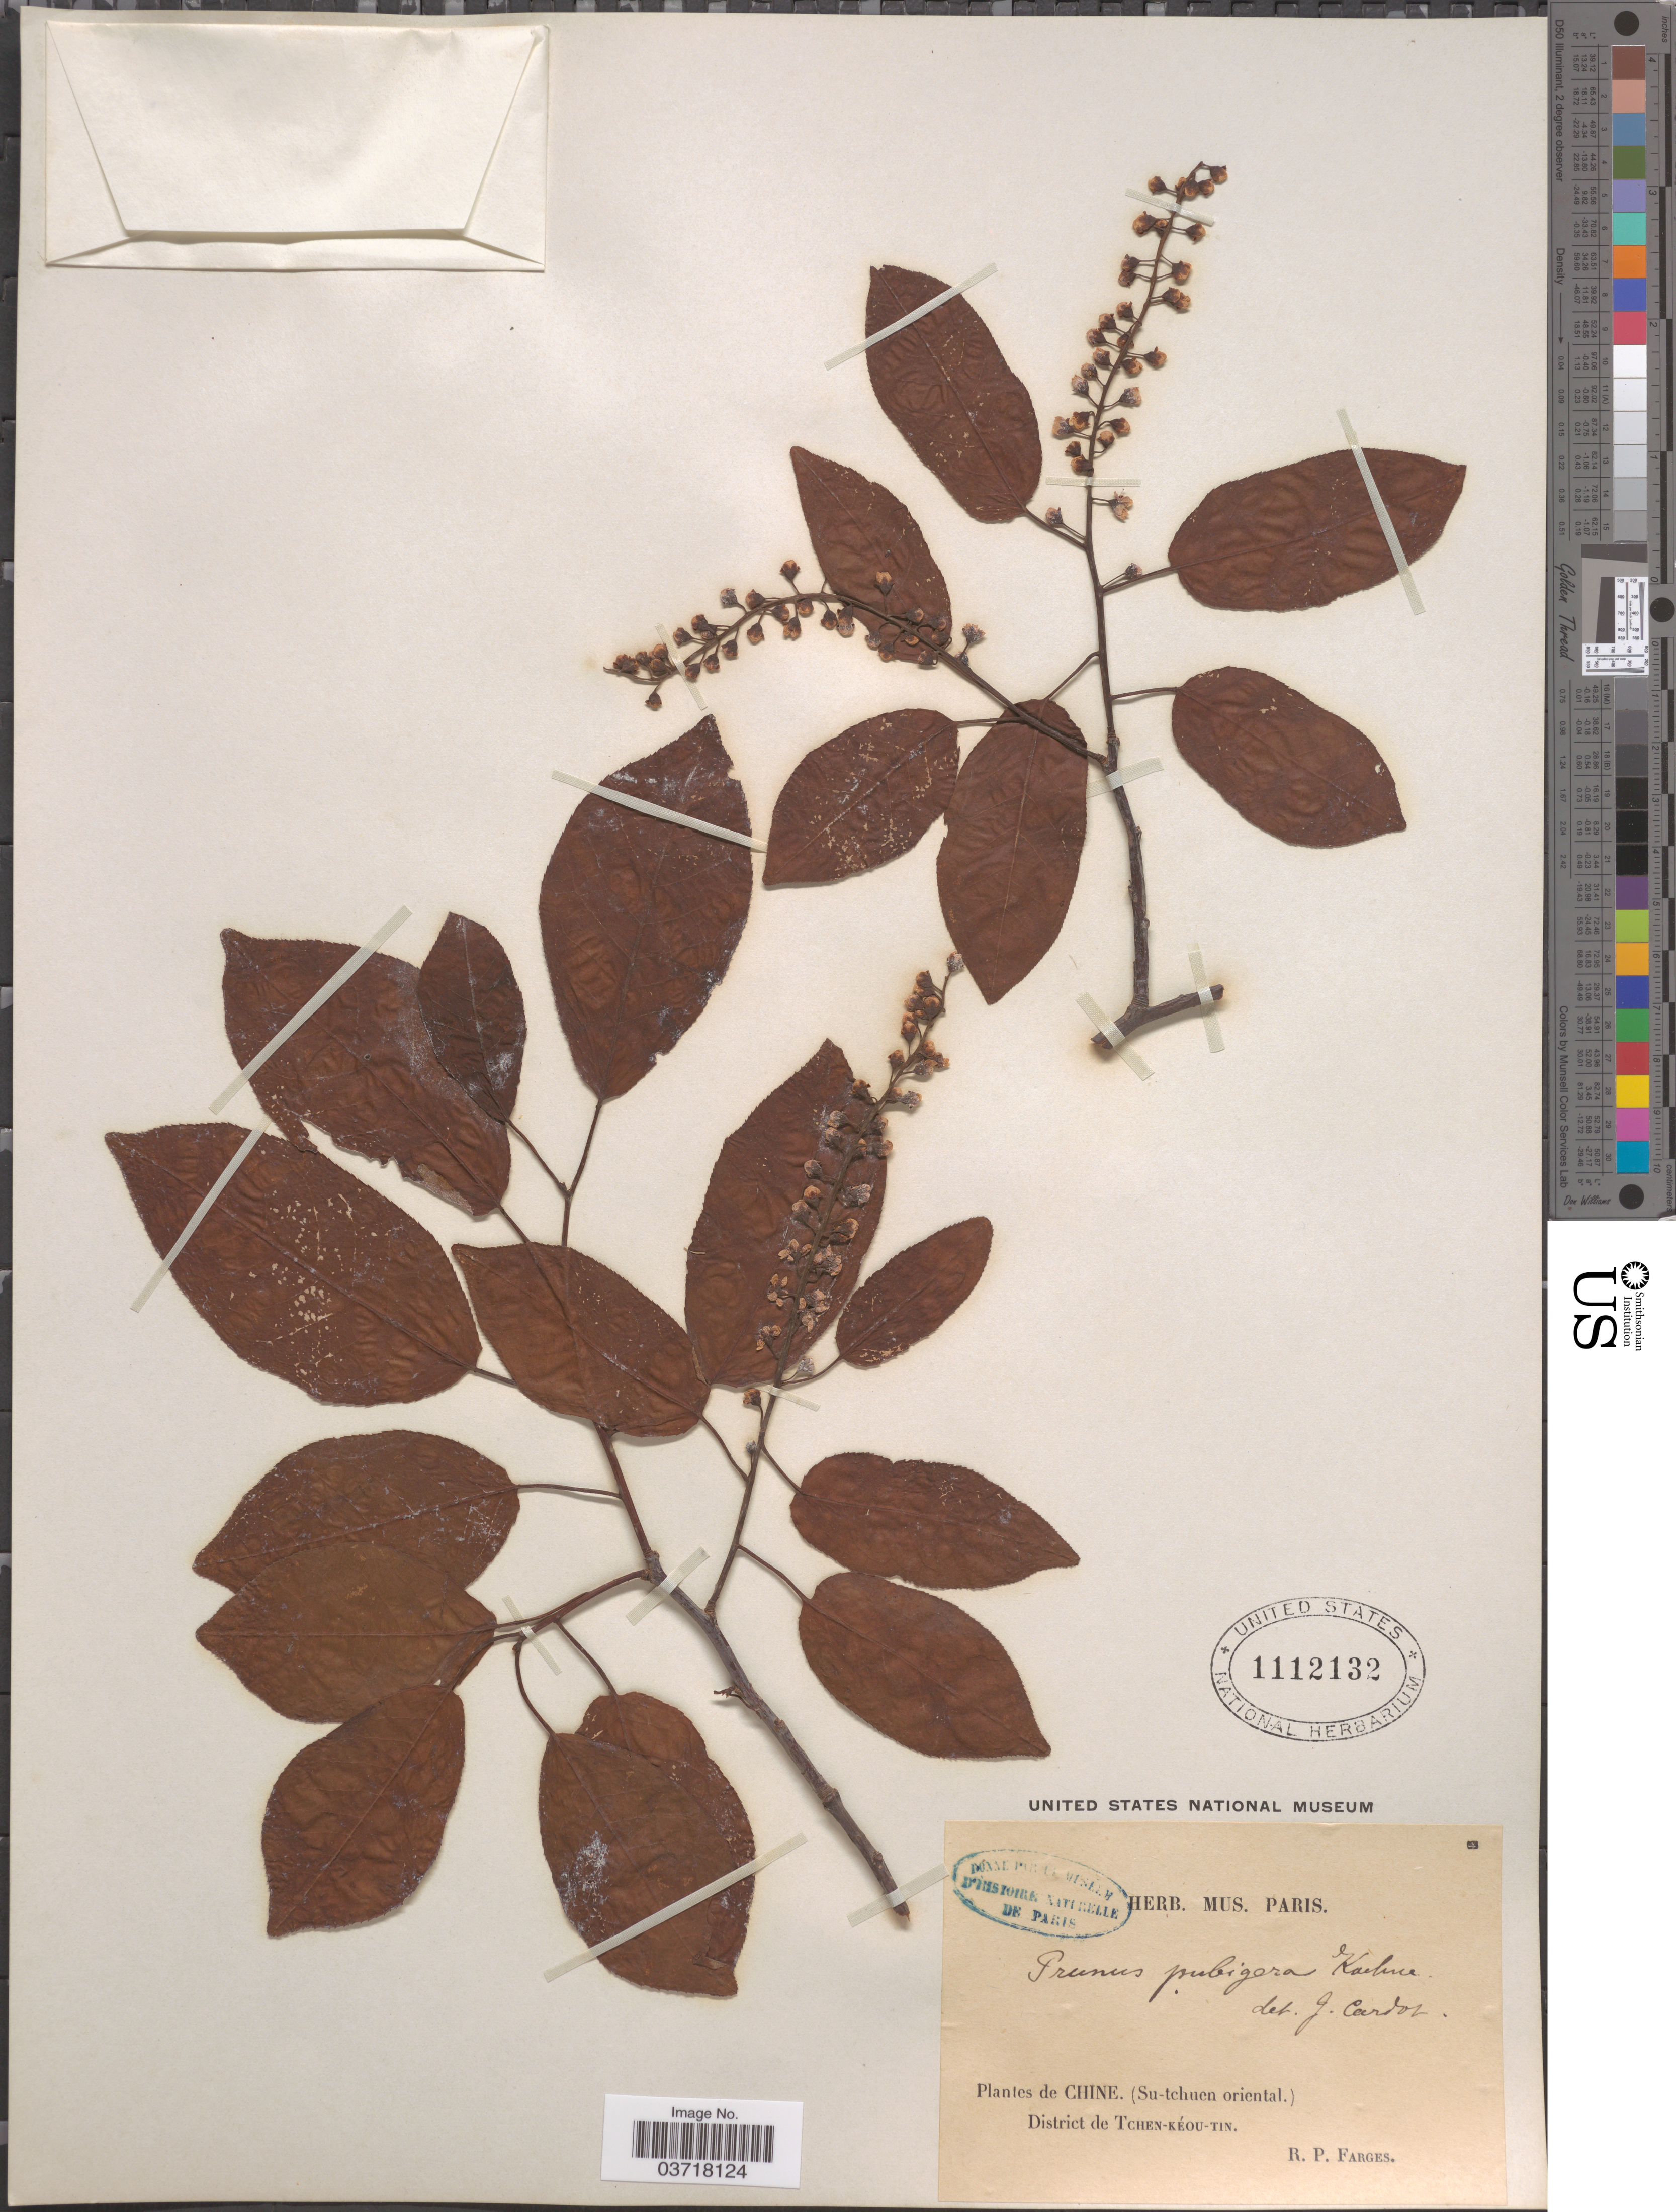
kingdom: Plantae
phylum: Tracheophyta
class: Magnoliopsida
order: Rosales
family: Rosaceae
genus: Prunus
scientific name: Prunus pubigera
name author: (C.K. Schneid.) Koehne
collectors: R. Farges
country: China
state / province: Sichuan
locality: (Su-tchuen oriental). District de Tchen-Kéou-Tin.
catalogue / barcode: US 1112132